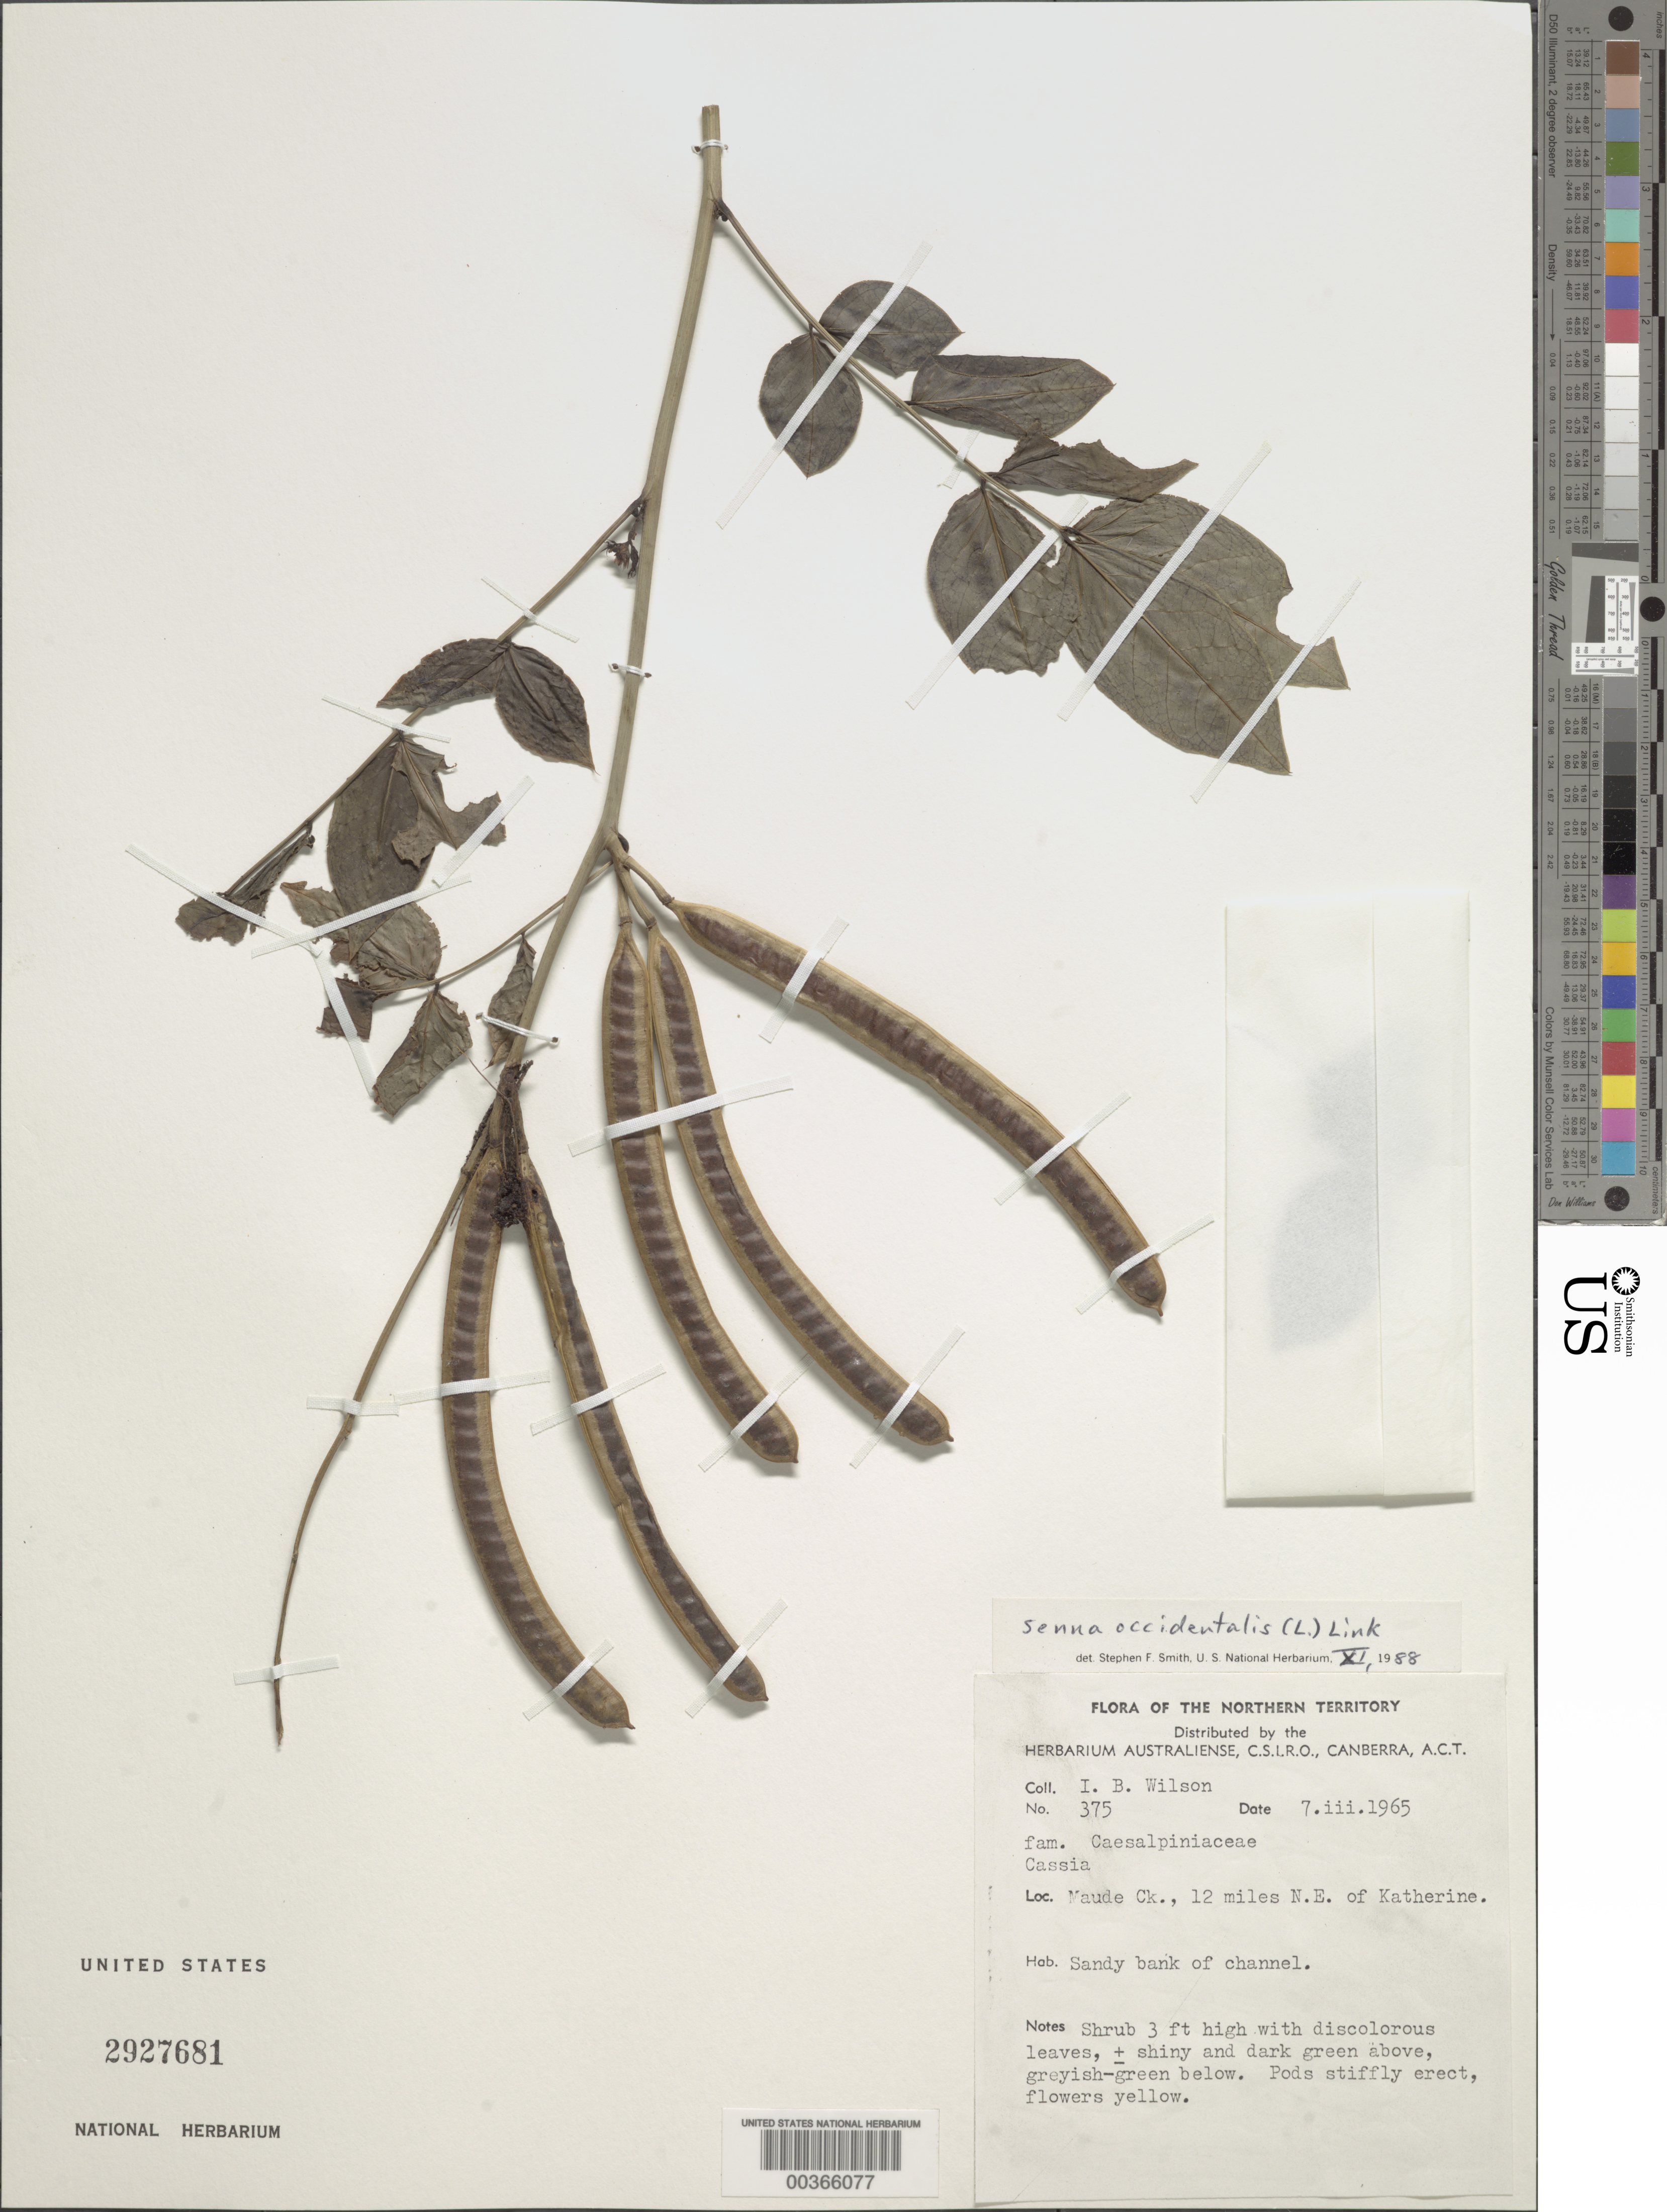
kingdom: Plantae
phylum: Tracheophyta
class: Magnoliopsida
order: Fabales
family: Fabaceae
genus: Senna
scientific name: Senna occidentalis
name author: (L.) Link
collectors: I. B. Wilson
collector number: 375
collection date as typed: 07 Mar 1965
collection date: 1965-03-07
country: Australia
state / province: Northern Territory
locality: Maude ck., 12 mi ne of katherine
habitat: Sandy bank of channel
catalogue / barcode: US 2927681